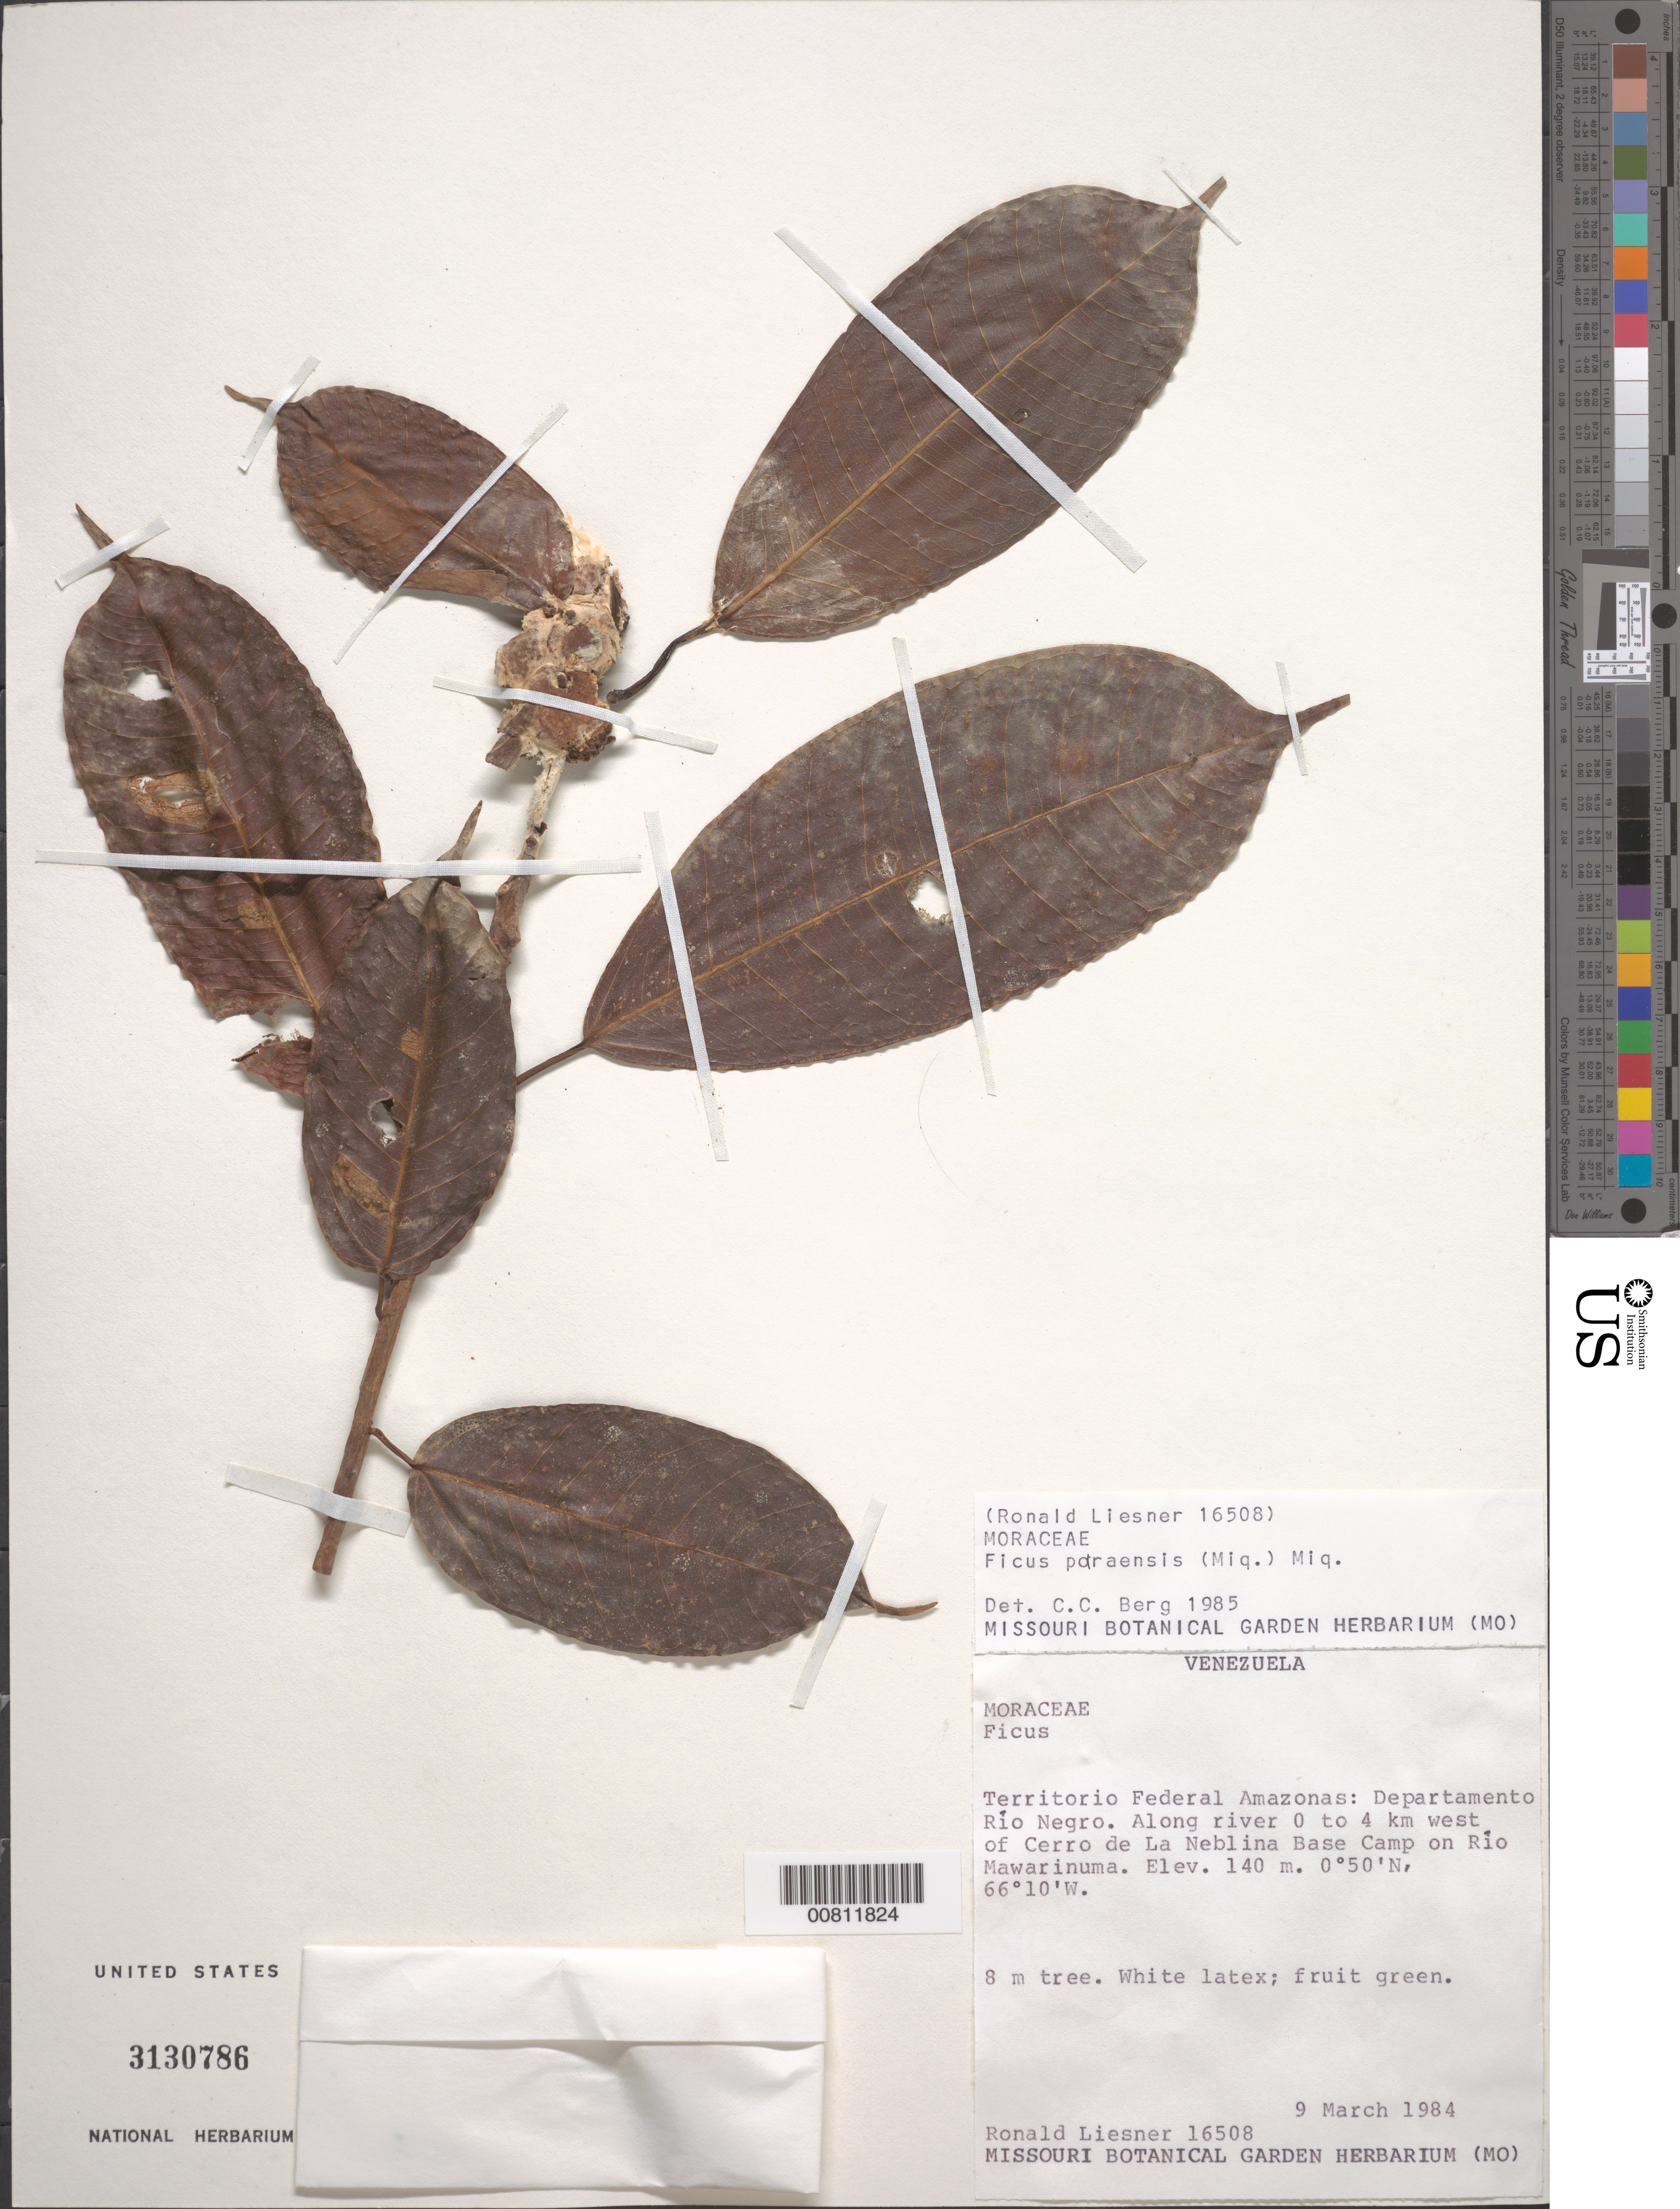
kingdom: Plantae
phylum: Tracheophyta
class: Magnoliopsida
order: Rosales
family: Moraceae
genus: Ficus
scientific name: Ficus paraensis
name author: (Miq.) Miq.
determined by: Berg, C. C.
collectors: R. L. Liesner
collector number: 16508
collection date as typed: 9-Mar-84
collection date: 1984-03-09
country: Venezuela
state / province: Amazonas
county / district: Río Negro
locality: Río Mawarinuma, 0-4 km N of Cerro de La Neblina Base Camp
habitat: Along river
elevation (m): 140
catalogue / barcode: US 3130786